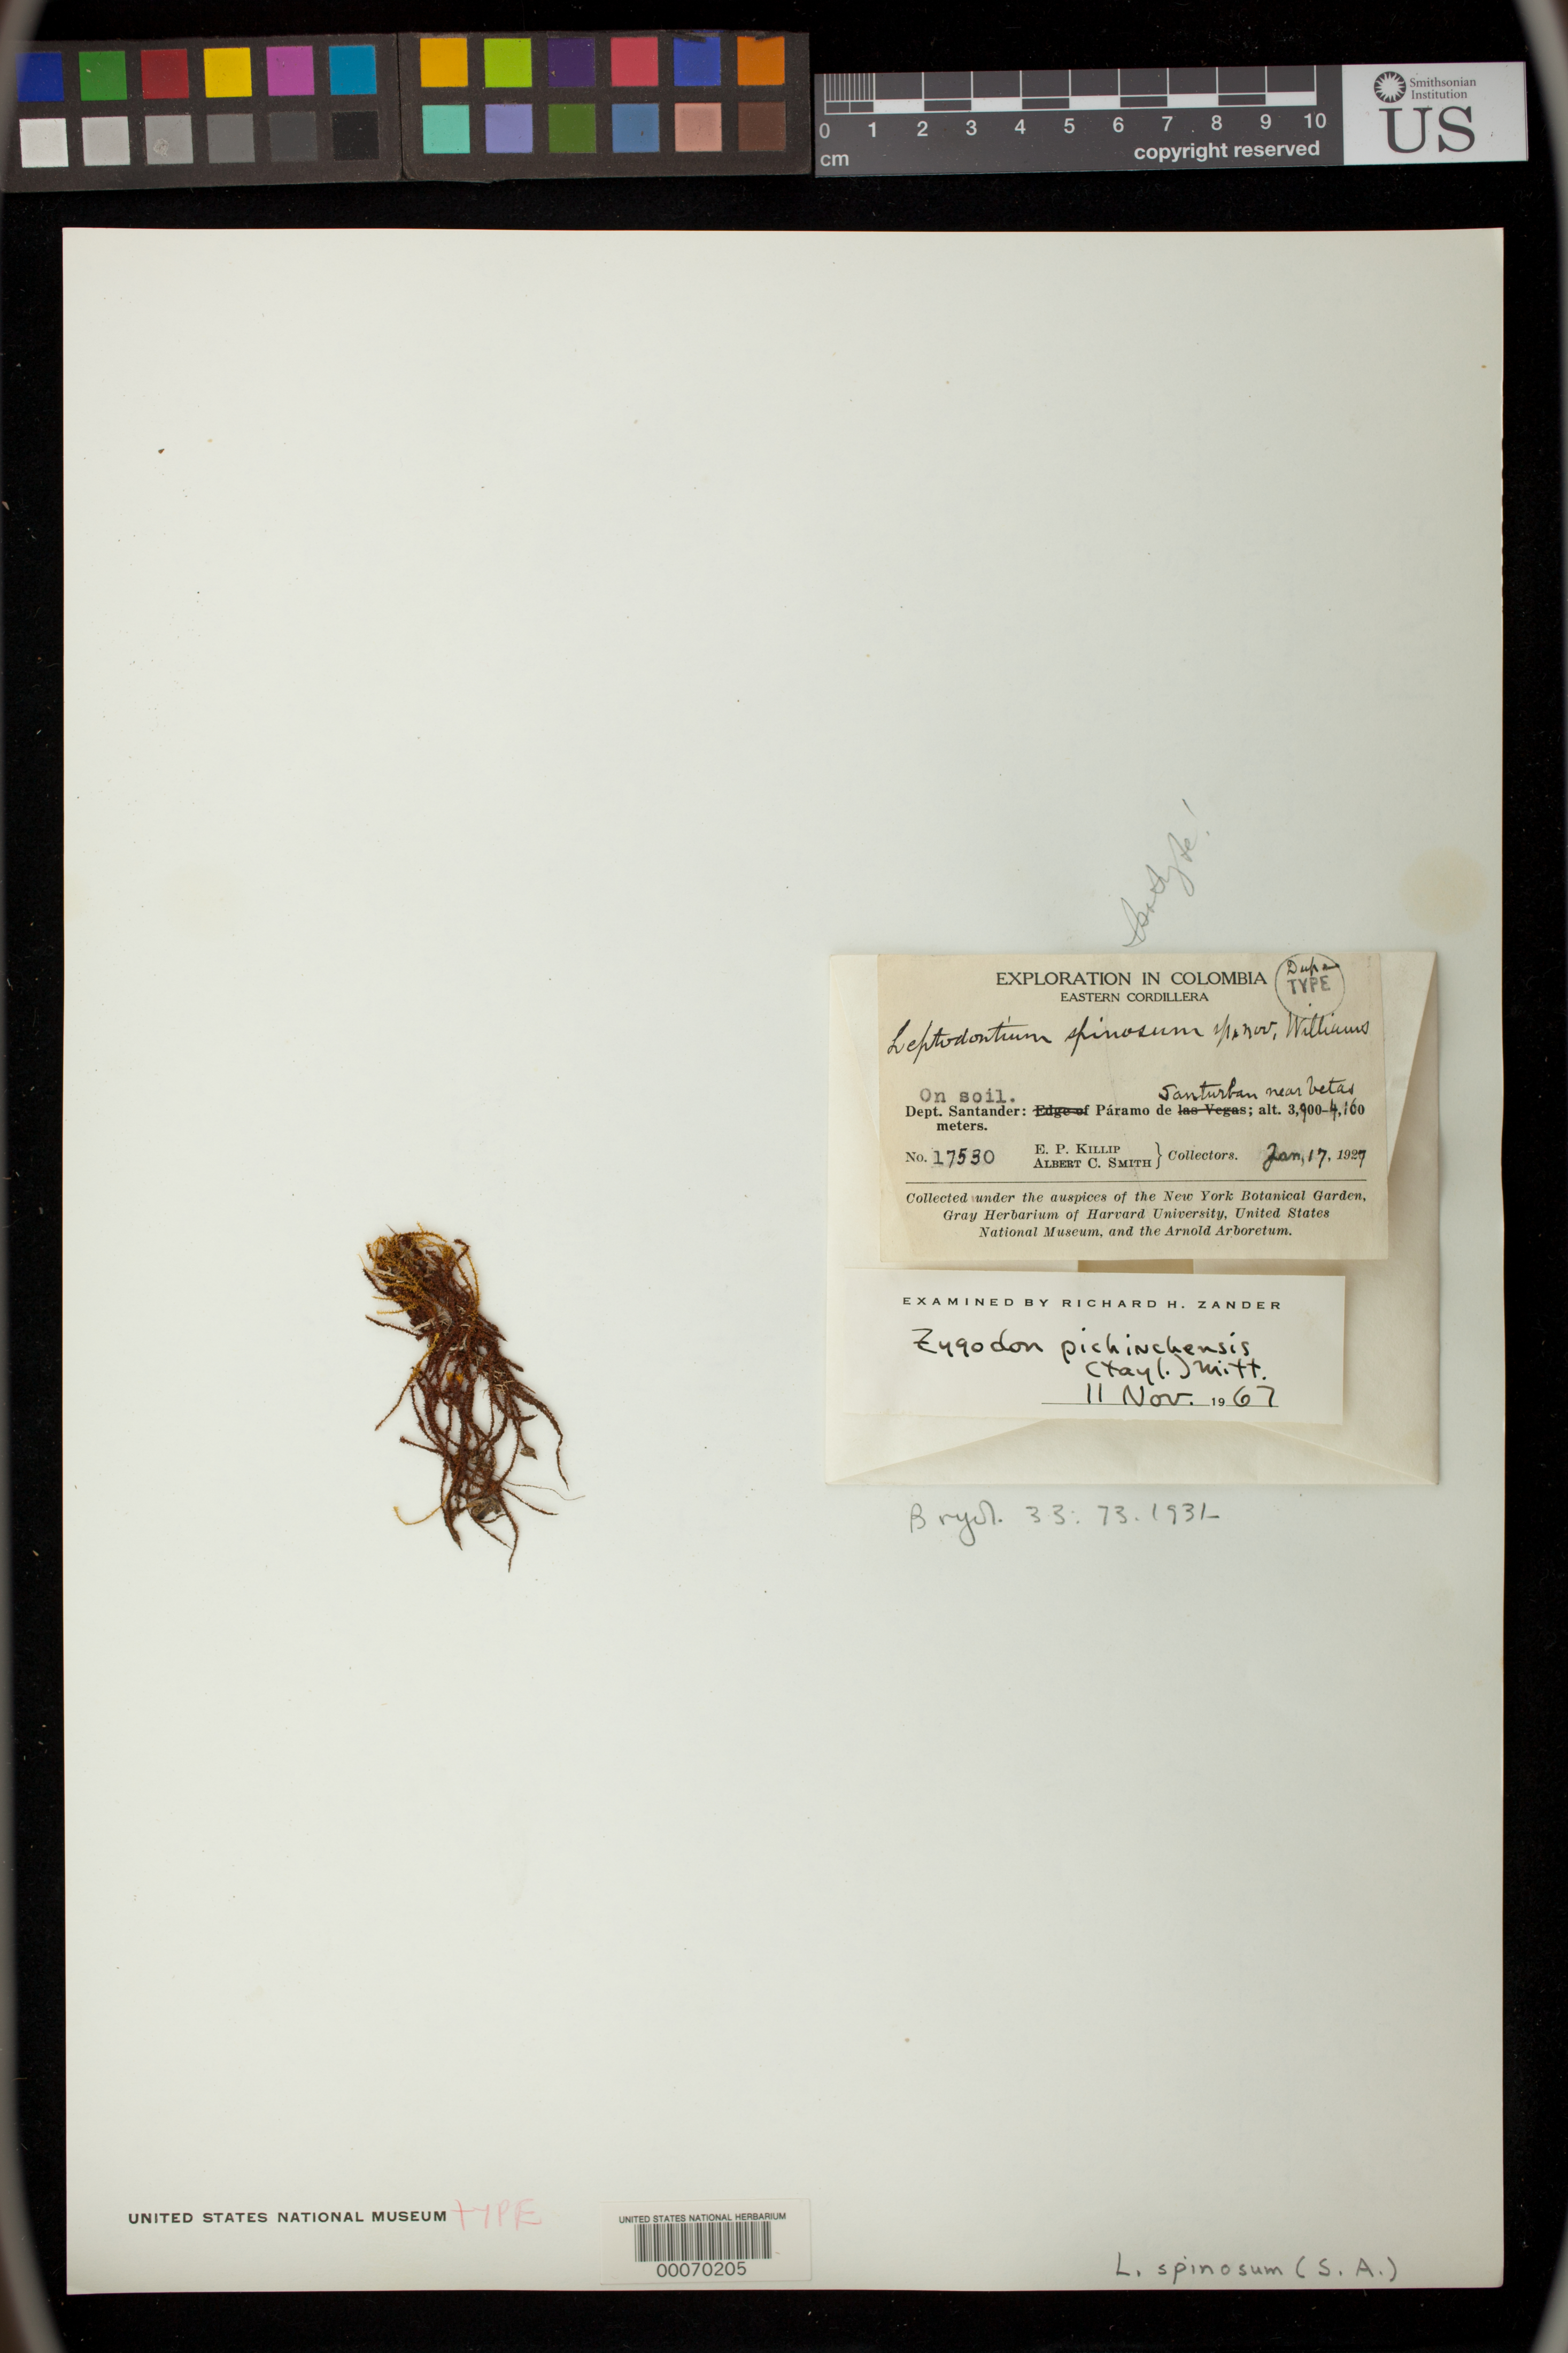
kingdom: Plantae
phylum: Bryophyta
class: Bryopsida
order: Pottiales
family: Pottiaceae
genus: Leptodontium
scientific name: Leptodontium spinosum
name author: R.S. Williams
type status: Isotype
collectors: E. P. Killip & A. C. Smith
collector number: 17530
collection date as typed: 17 Jan 1927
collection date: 1927-01-17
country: Colombia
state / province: Santander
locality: Paramo de San Turban.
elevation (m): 3900